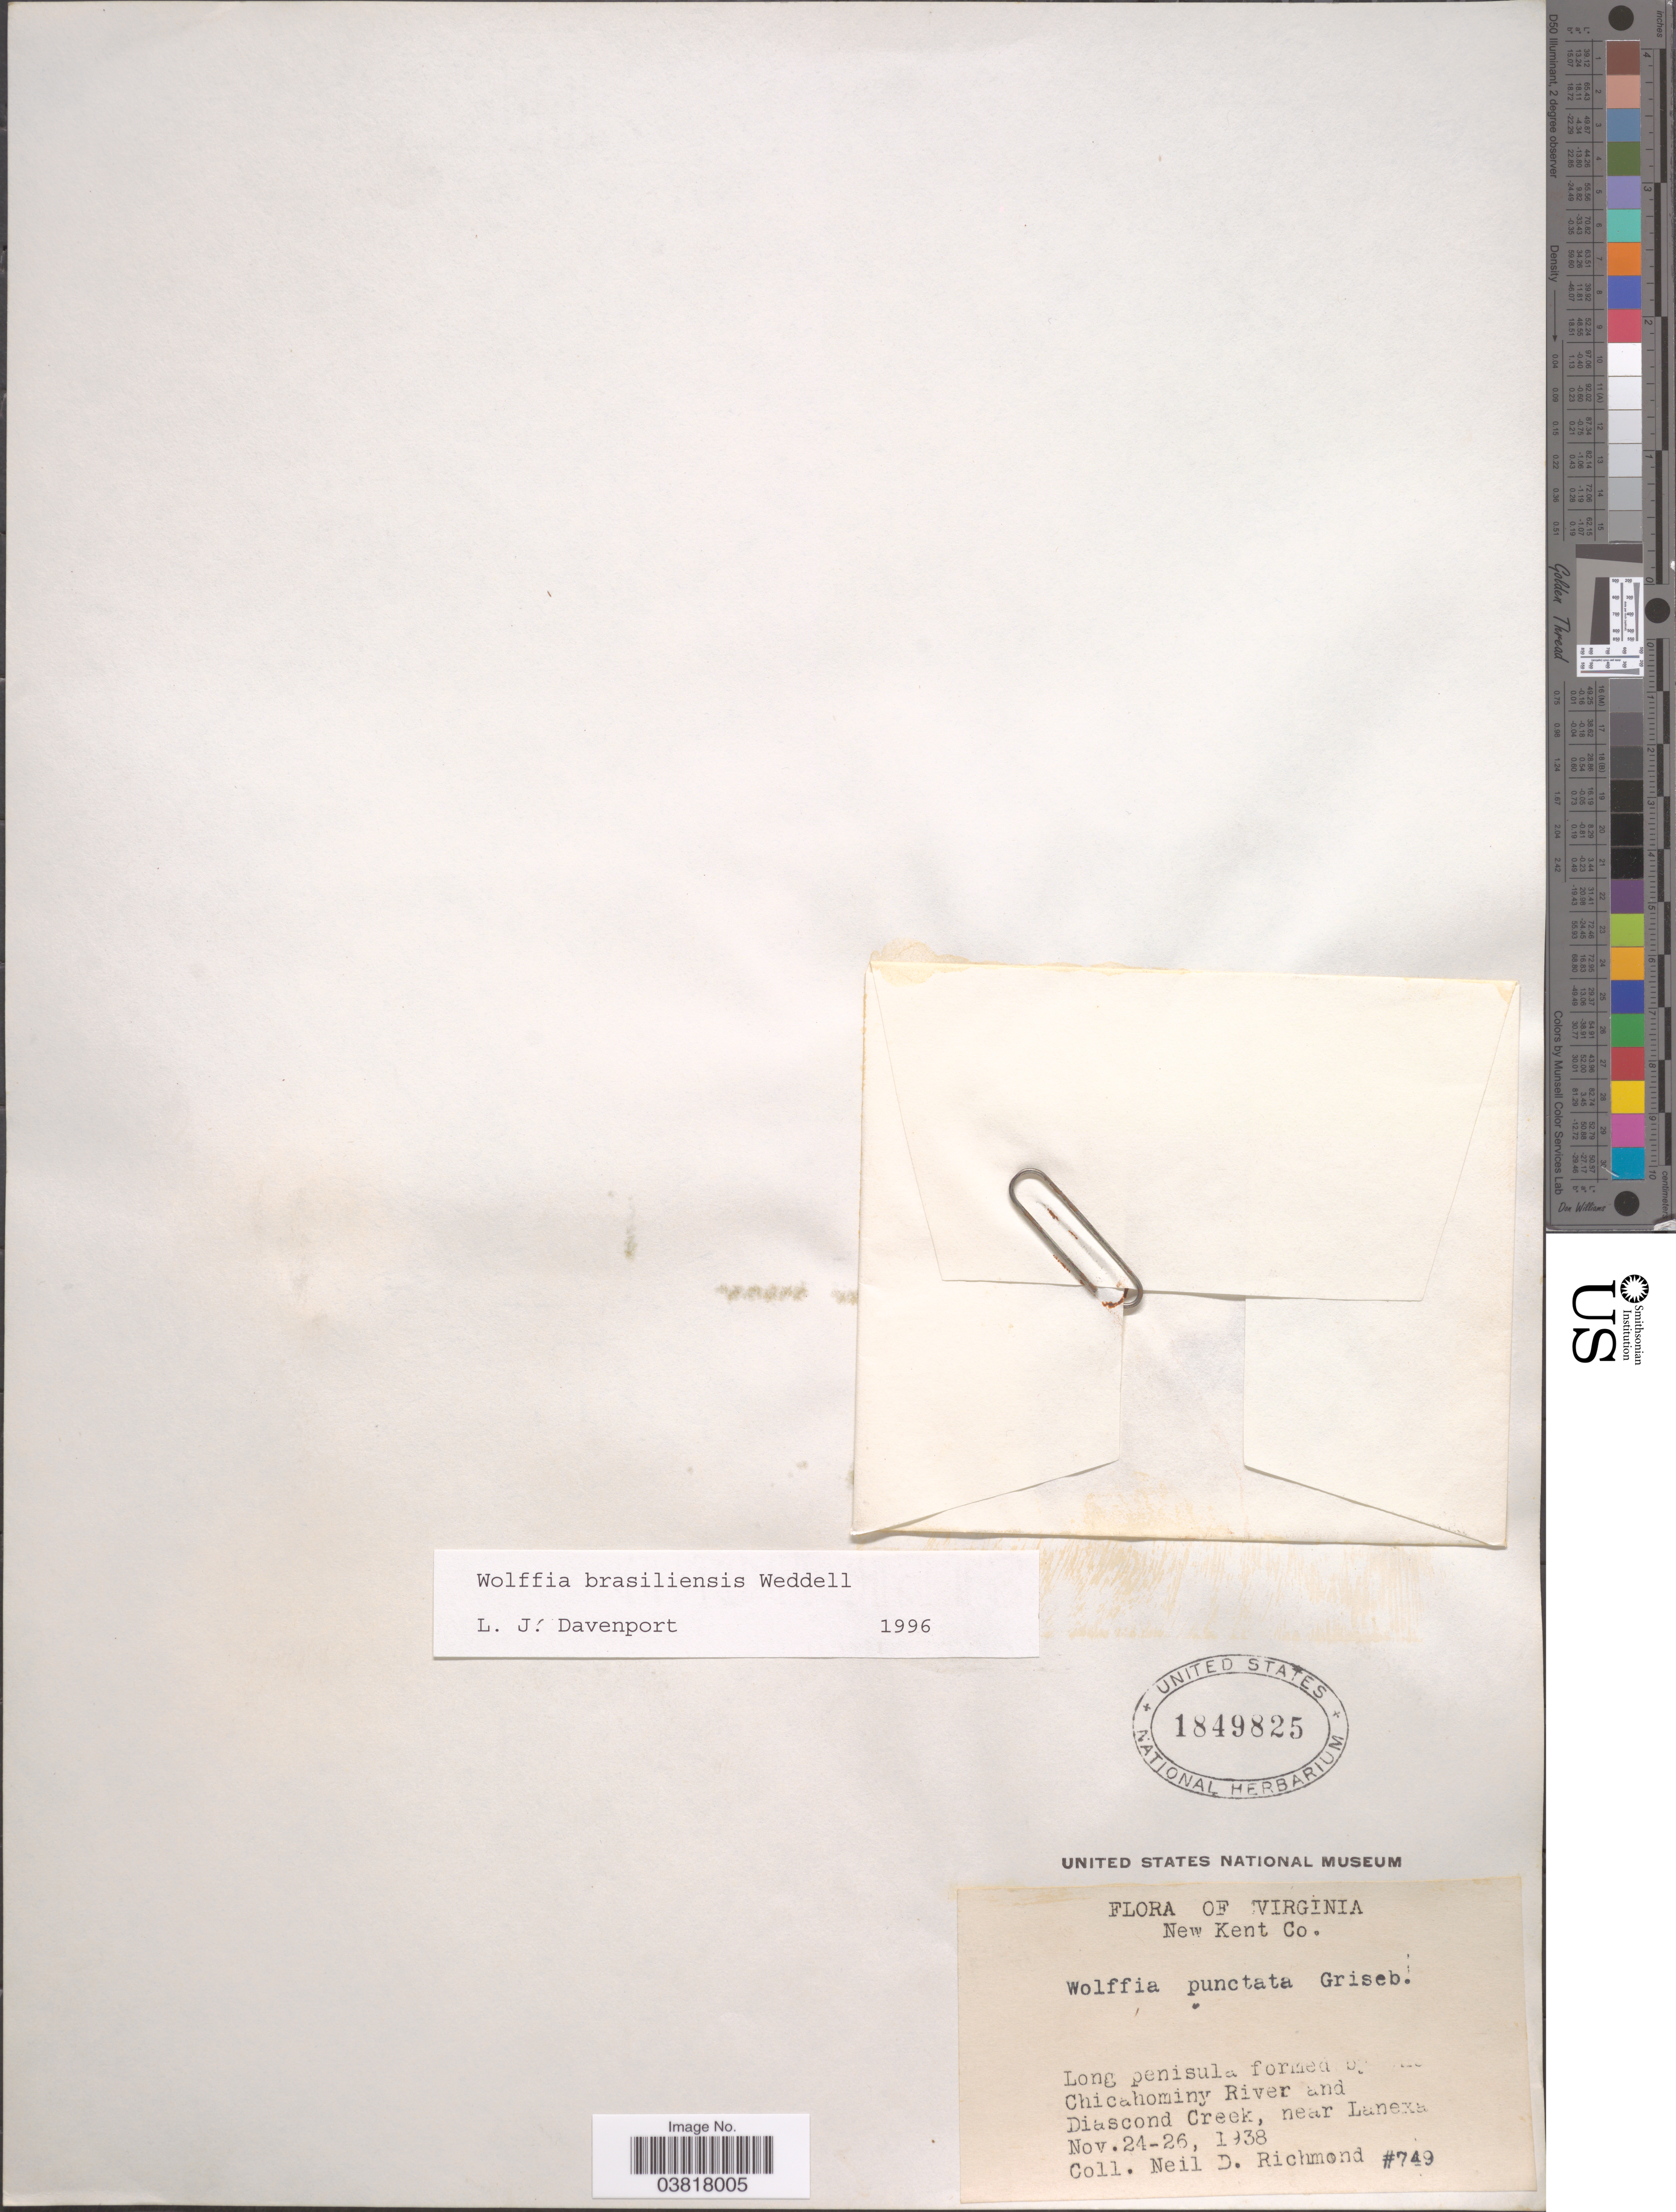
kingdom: Plantae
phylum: Tracheophyta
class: Liliopsida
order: Alismatales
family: Araceae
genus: Wolffia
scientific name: Wolffia brasiliensis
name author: Wedd.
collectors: N. Richmond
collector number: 749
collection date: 1938-11-24/1938-11-26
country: United States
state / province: Virginia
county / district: New Kent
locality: New Kent Co. Long peninsula formed by the Chicahominy River and Diascond Creek, near Lanexa.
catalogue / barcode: US 1849825